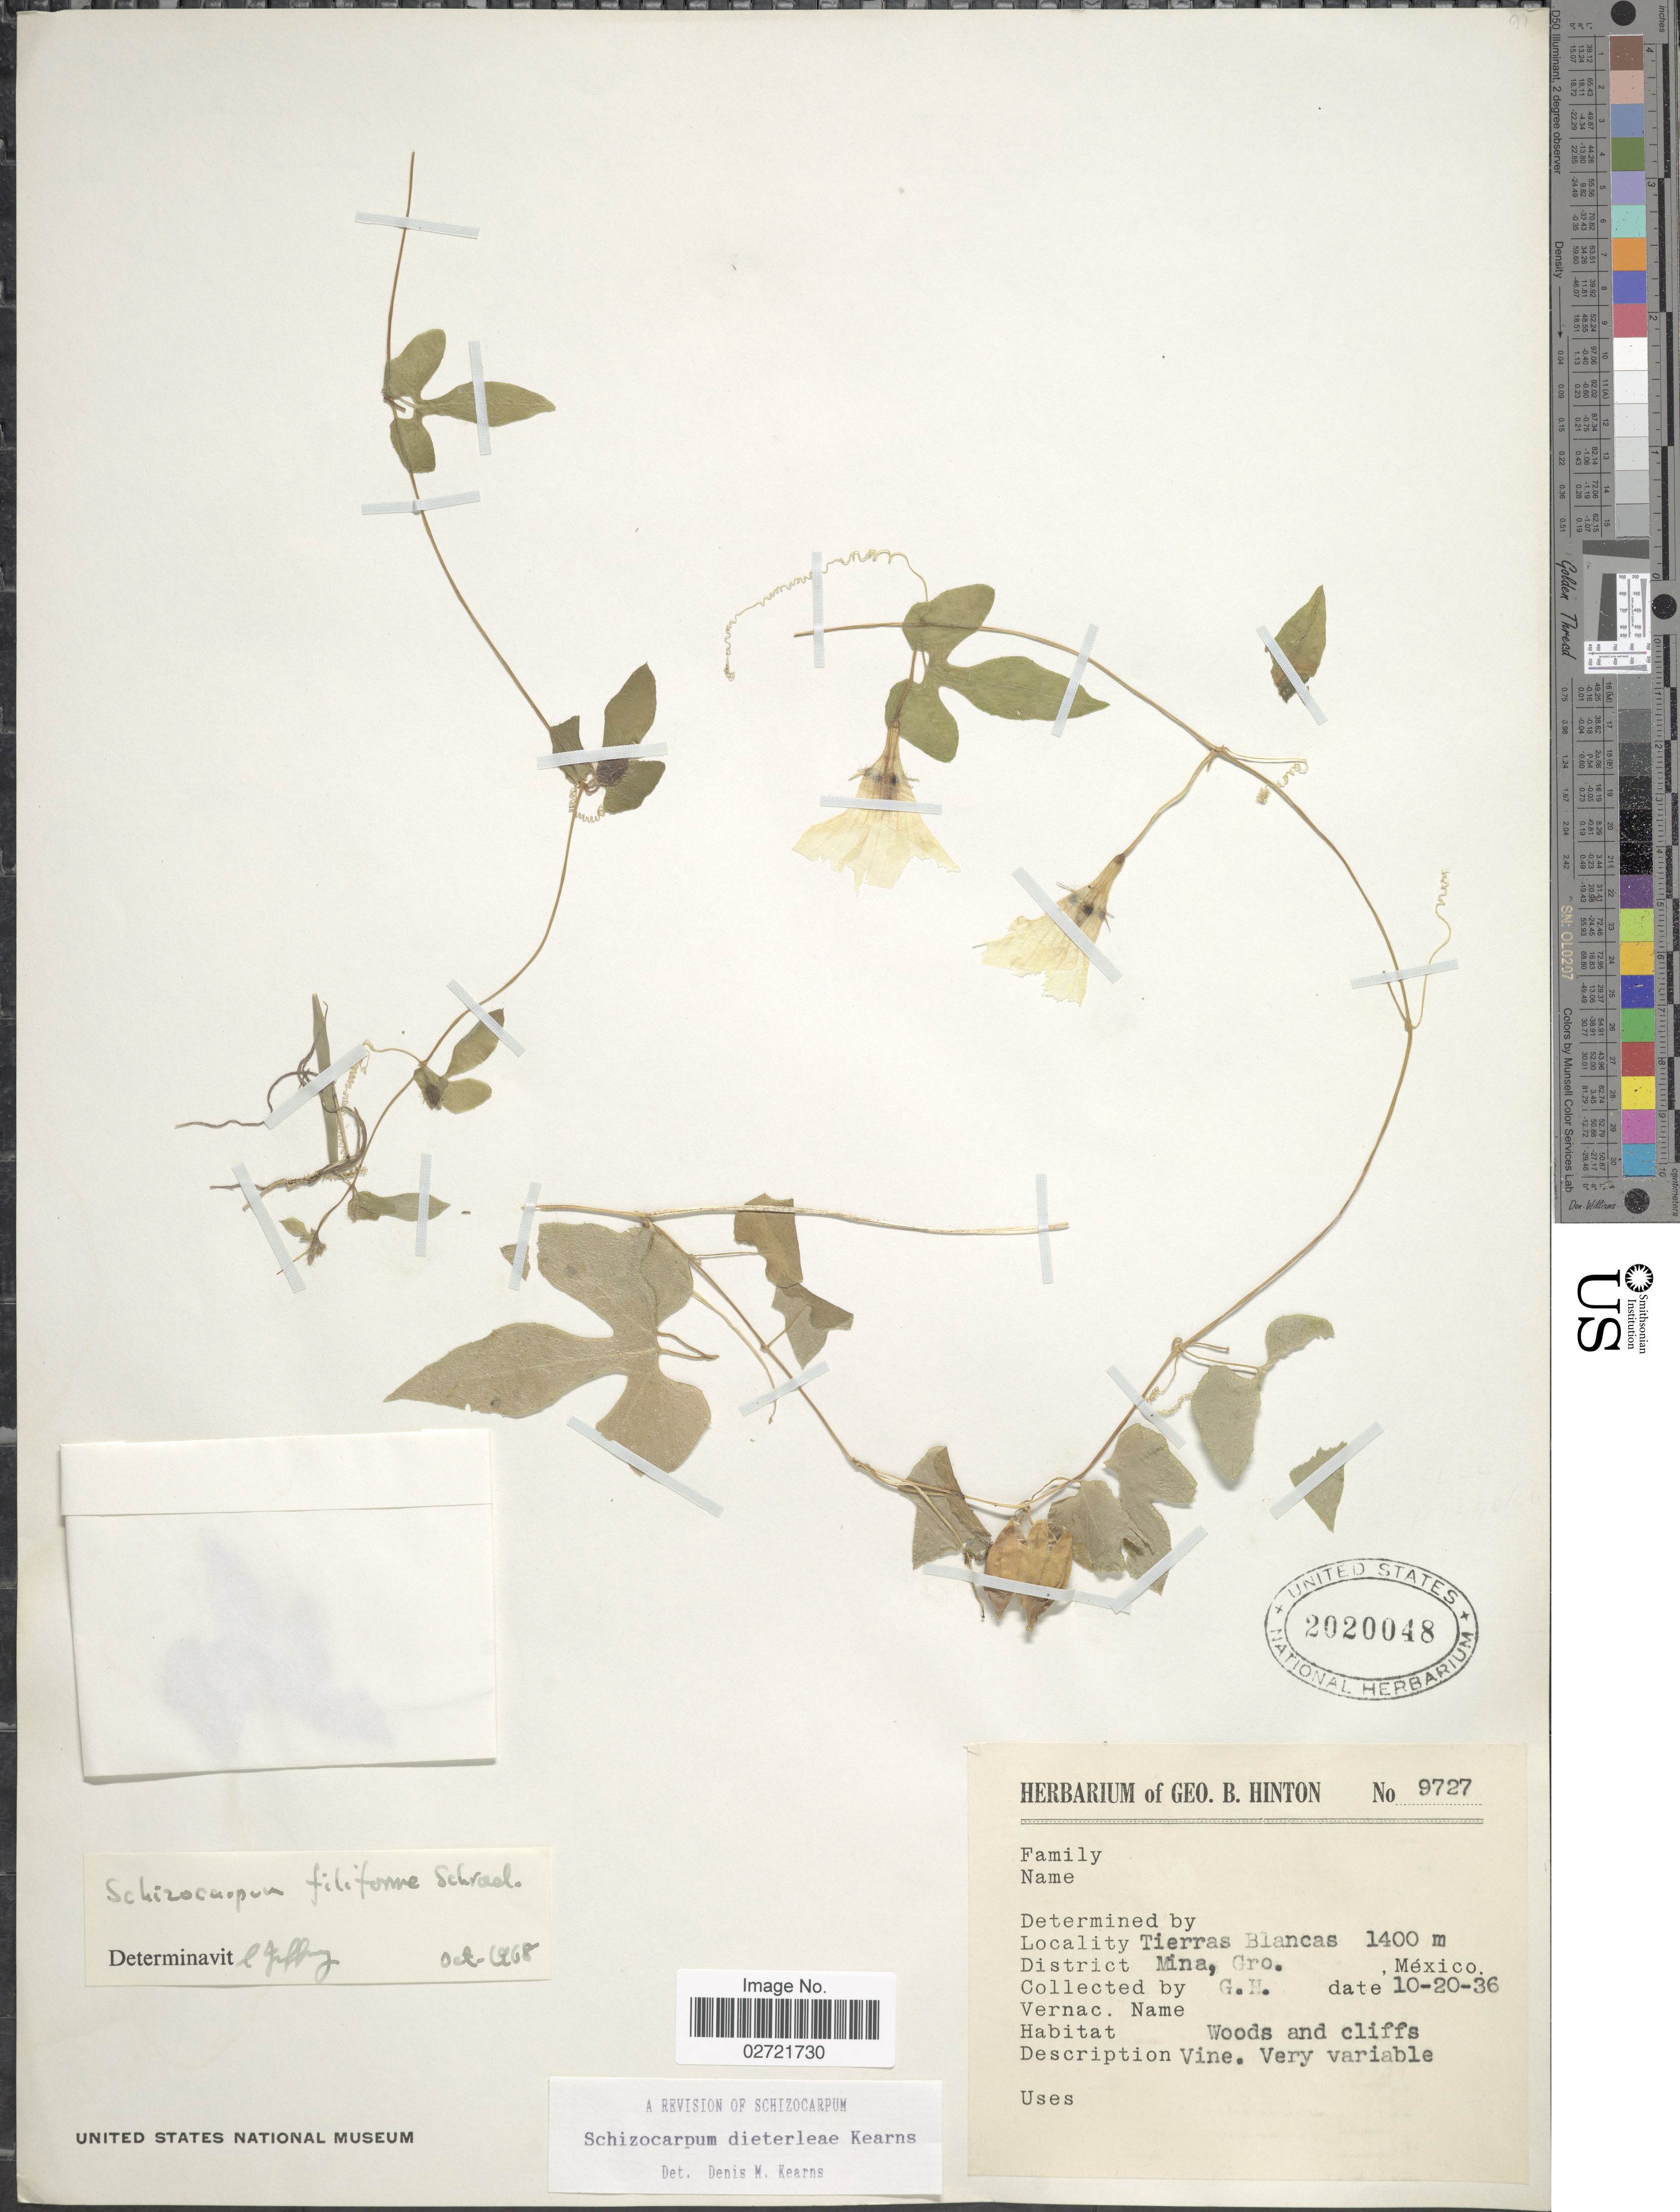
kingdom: Plantae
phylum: Tracheophyta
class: Magnoliopsida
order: Cucurbitales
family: Cucurbitaceae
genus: Schizocarpum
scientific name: Schizocarpum dieterleae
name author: Kearns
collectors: G. B. Hinton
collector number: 9727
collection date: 1936-10-20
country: Mexico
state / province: Guerrero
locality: Tierras Blancas, District Mina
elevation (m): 1400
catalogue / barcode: US 2020048